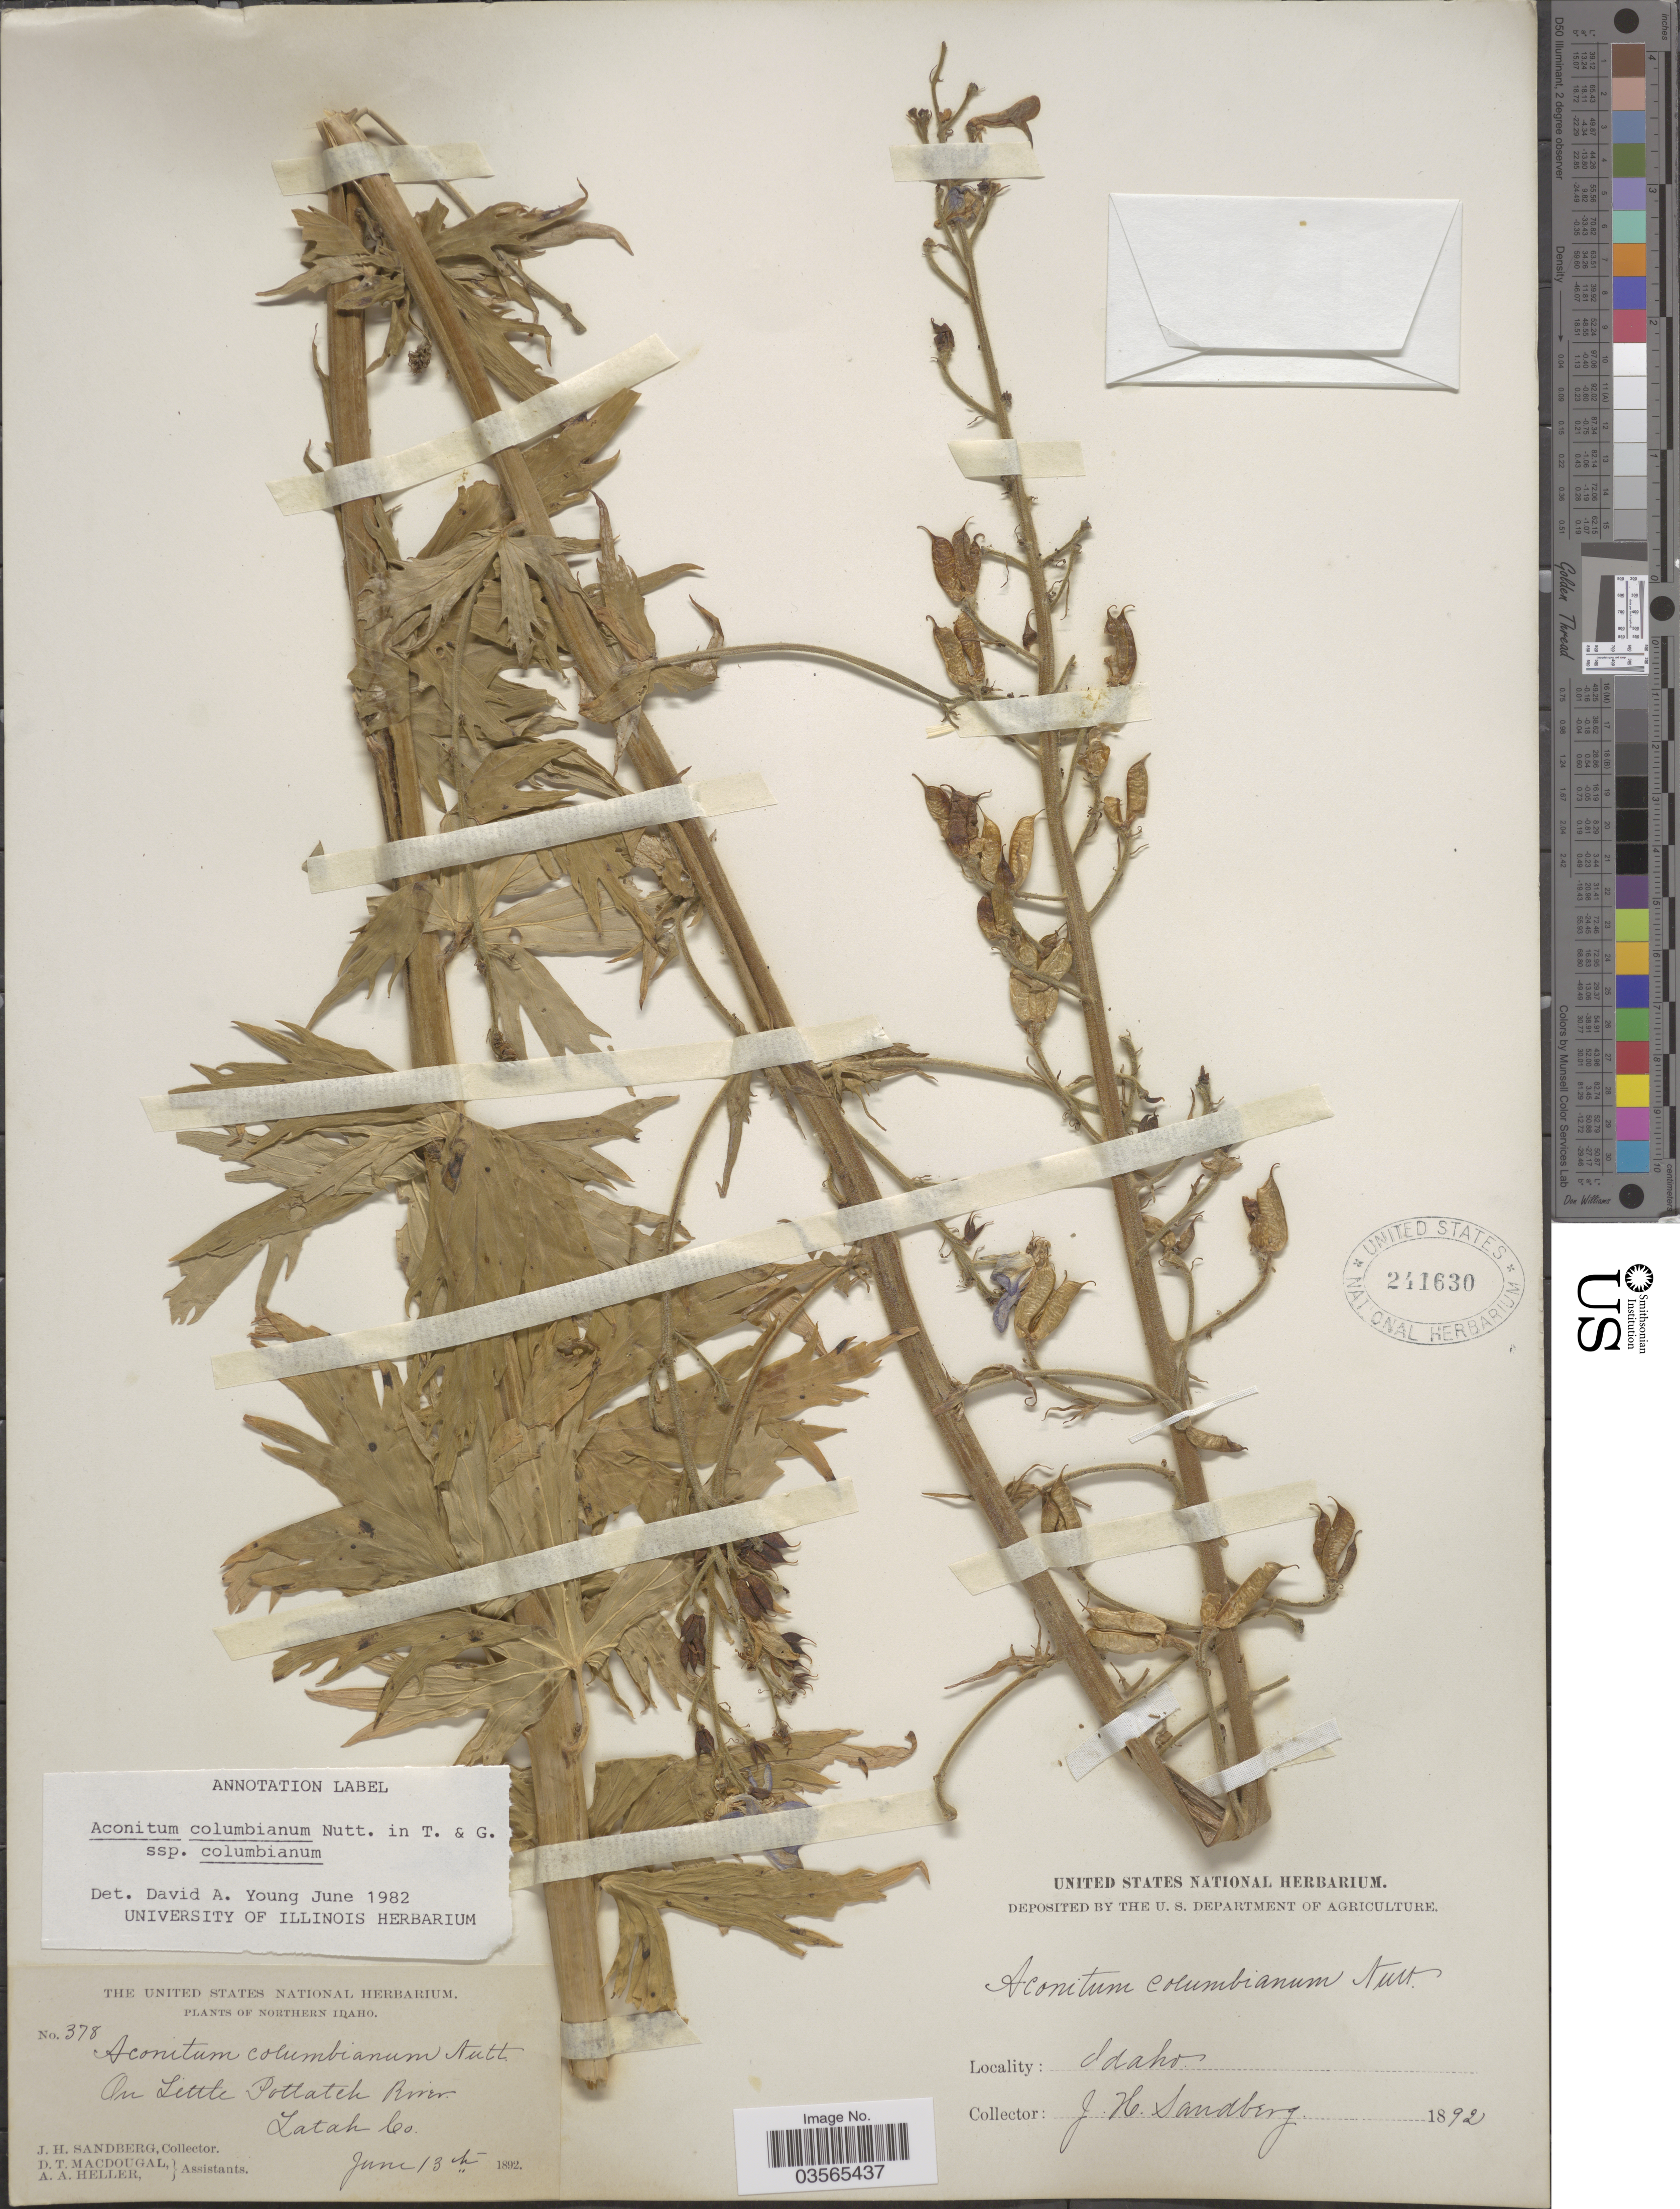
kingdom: Plantae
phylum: Tracheophyta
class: Magnoliopsida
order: Ranunculales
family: Ranunculaceae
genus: Aconitum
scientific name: Aconitum columbianum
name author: Nutt.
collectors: J. H. Sandberg, D. T. MacDougal & A. A. Heller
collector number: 378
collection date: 1892-06-13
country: United States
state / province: Idaho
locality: Northern Idaho. On Little Potlatch River. Latah Co.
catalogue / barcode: US 241630